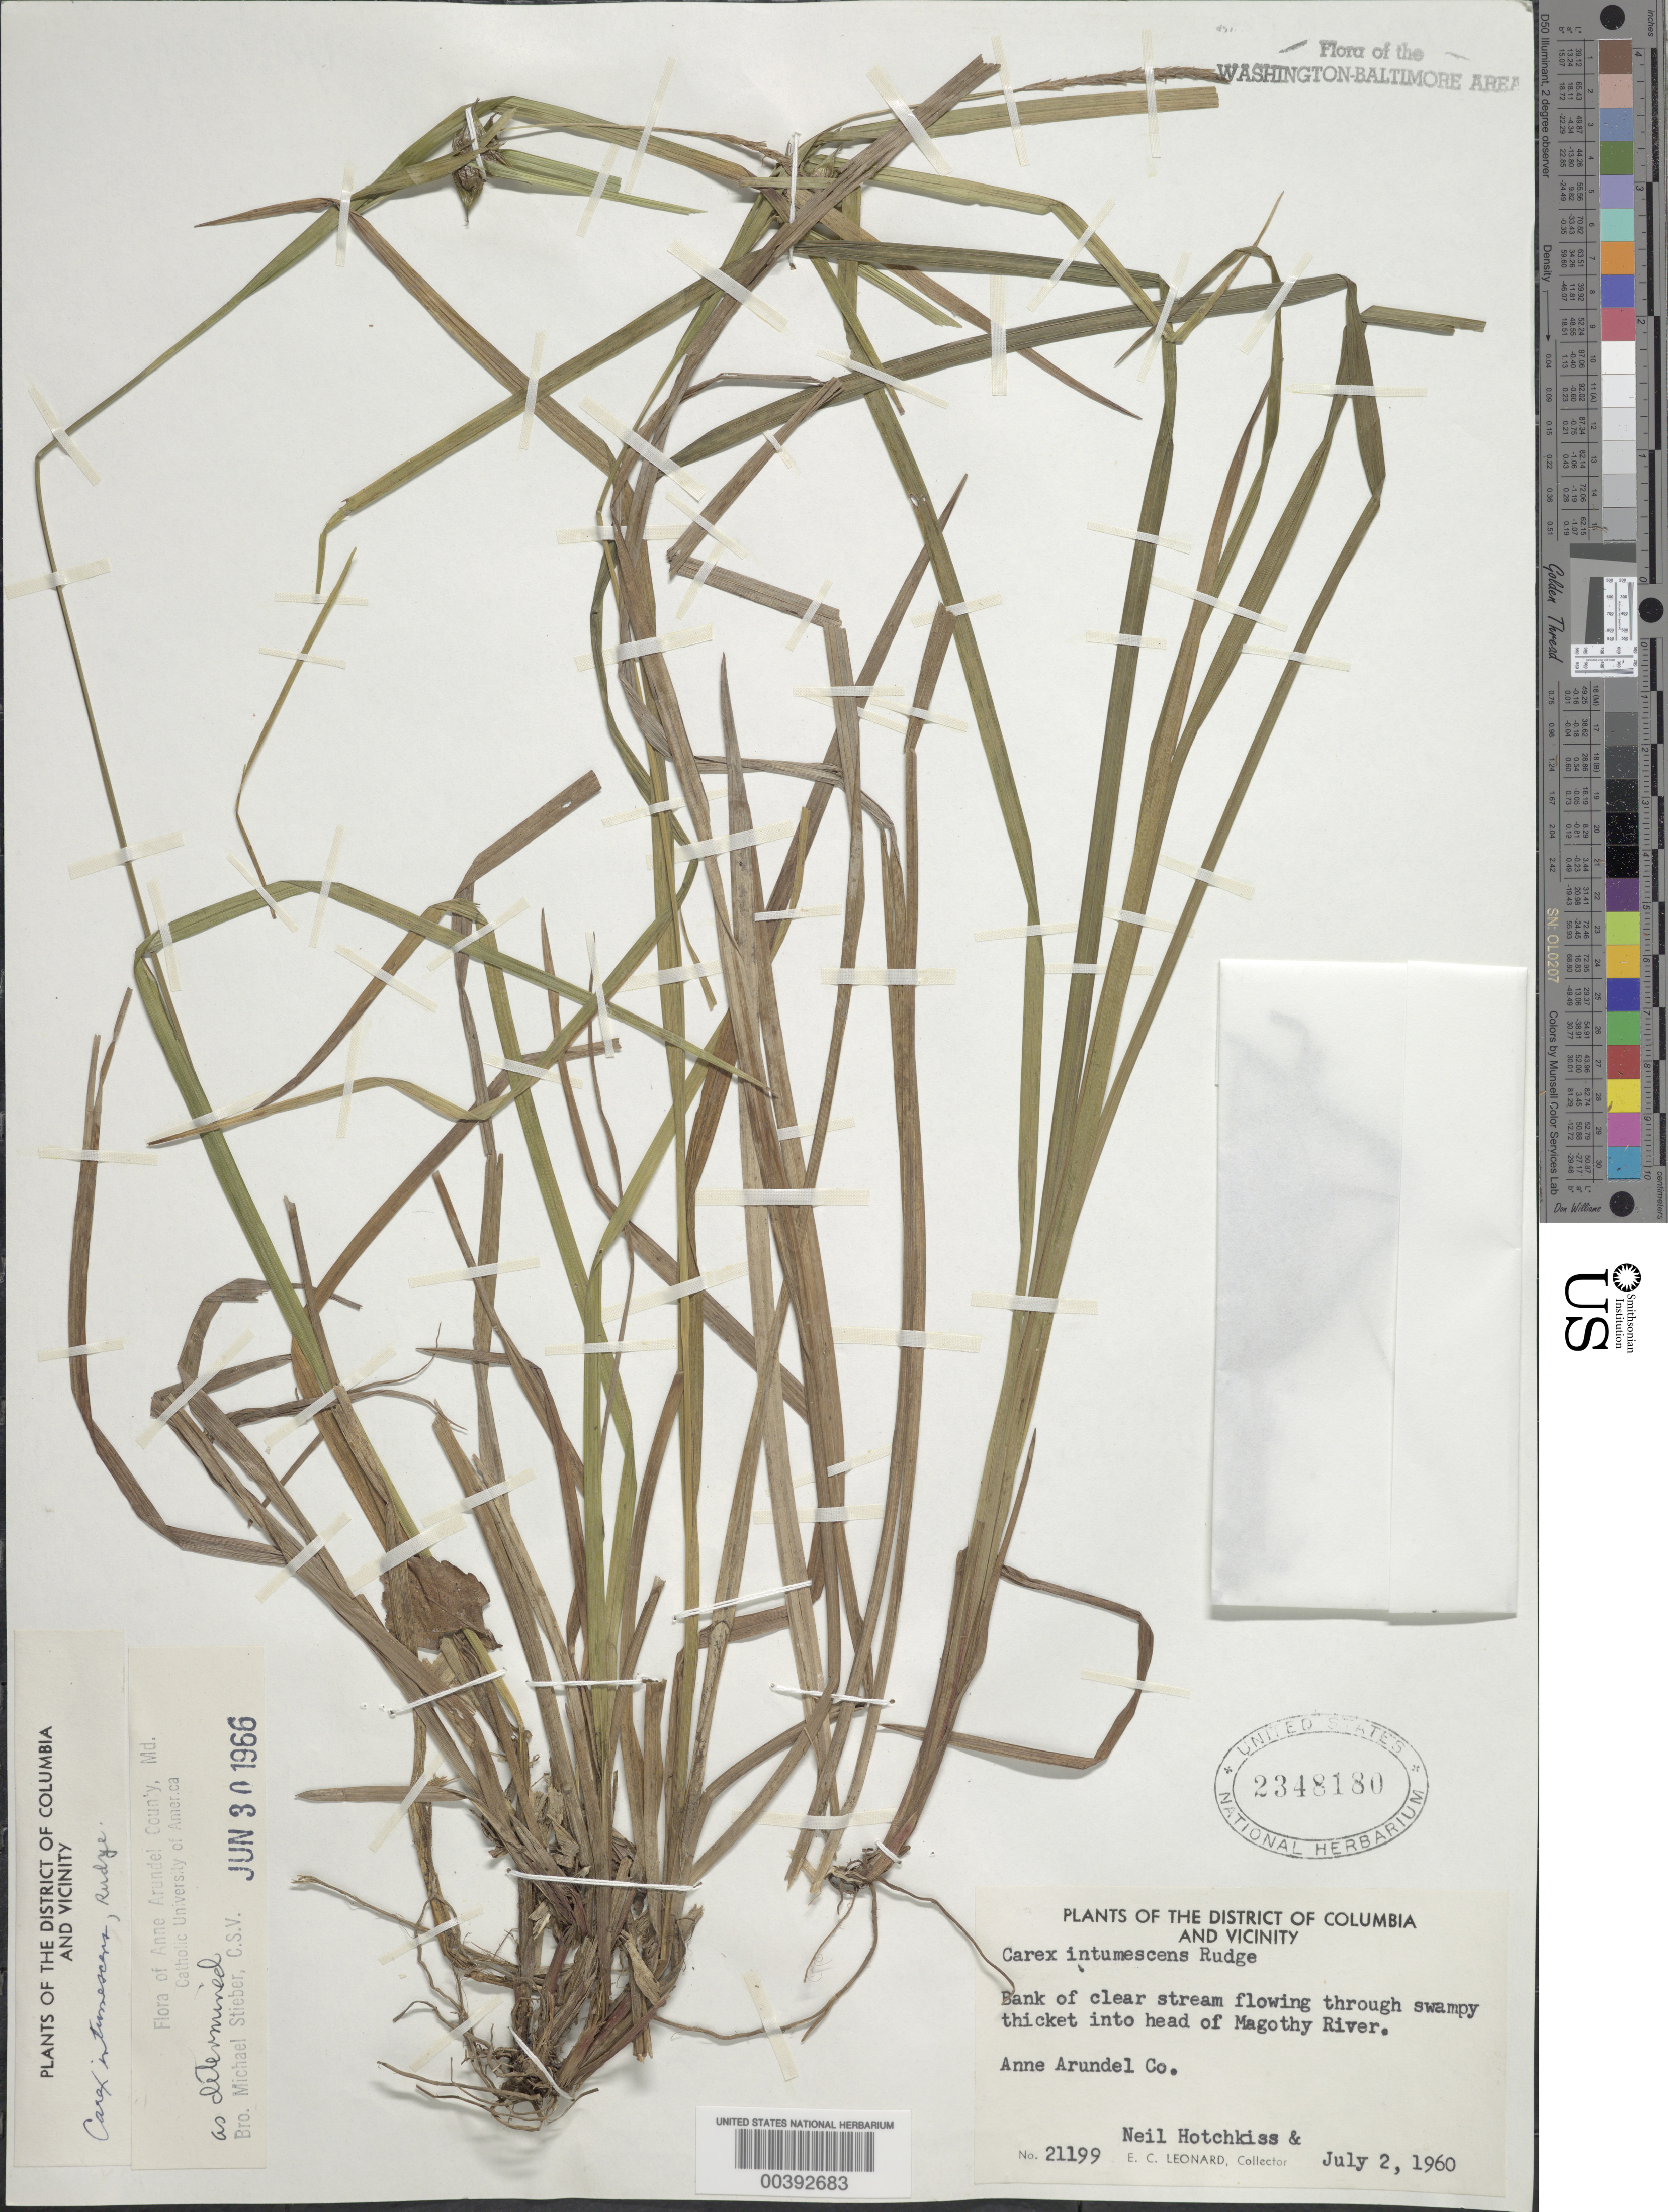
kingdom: Plantae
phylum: Tracheophyta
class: Liliopsida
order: Poales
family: Cyperaceae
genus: Carex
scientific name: Carex intumescens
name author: Rudge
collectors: N. Hotchkiss & E. C. Leonard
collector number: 21199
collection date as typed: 02 Jul 1960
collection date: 1960-07-02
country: United States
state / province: Maryland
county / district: Anne Arundel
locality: Magothy River Head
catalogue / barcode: US 2348180